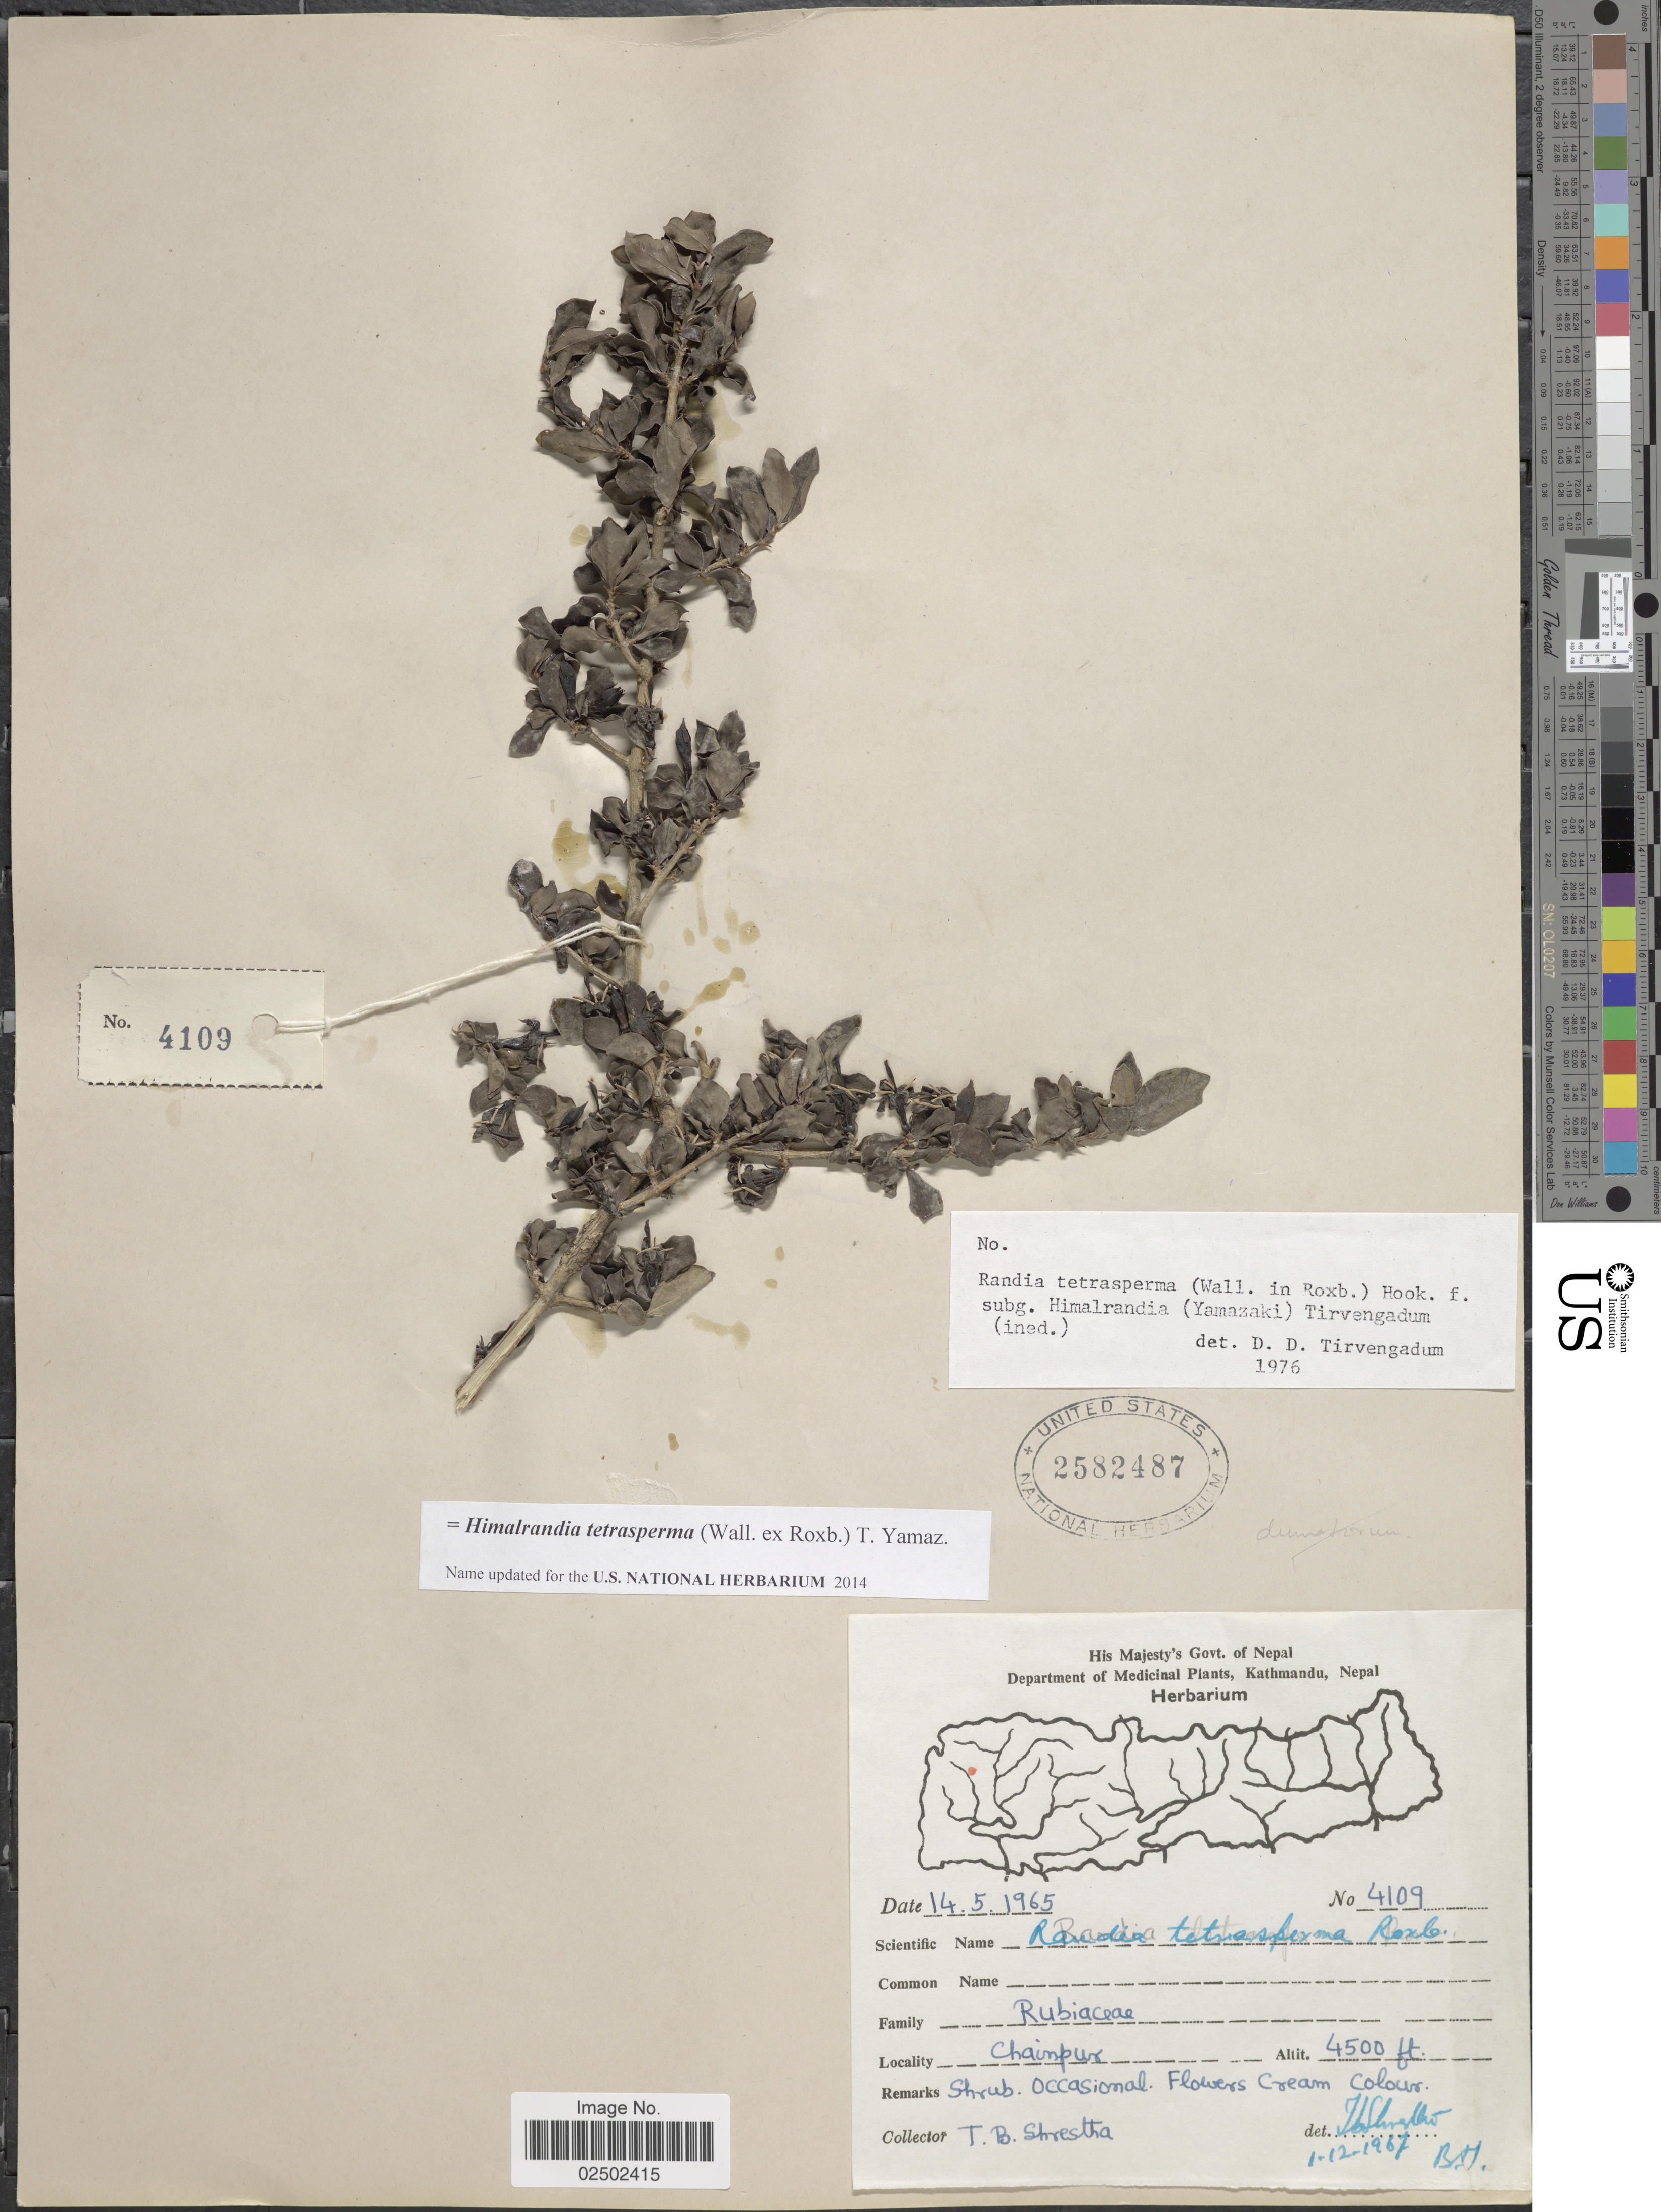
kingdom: Plantae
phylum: Tracheophyta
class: Magnoliopsida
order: Gentianales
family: Rubiaceae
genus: Himalrandia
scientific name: Himalrandia tetrasperma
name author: T. Yamaz.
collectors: T. B. Shrestha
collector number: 4109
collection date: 1965-05-14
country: Nepal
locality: Chianpur [interpreted]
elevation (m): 1372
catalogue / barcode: US 2582487